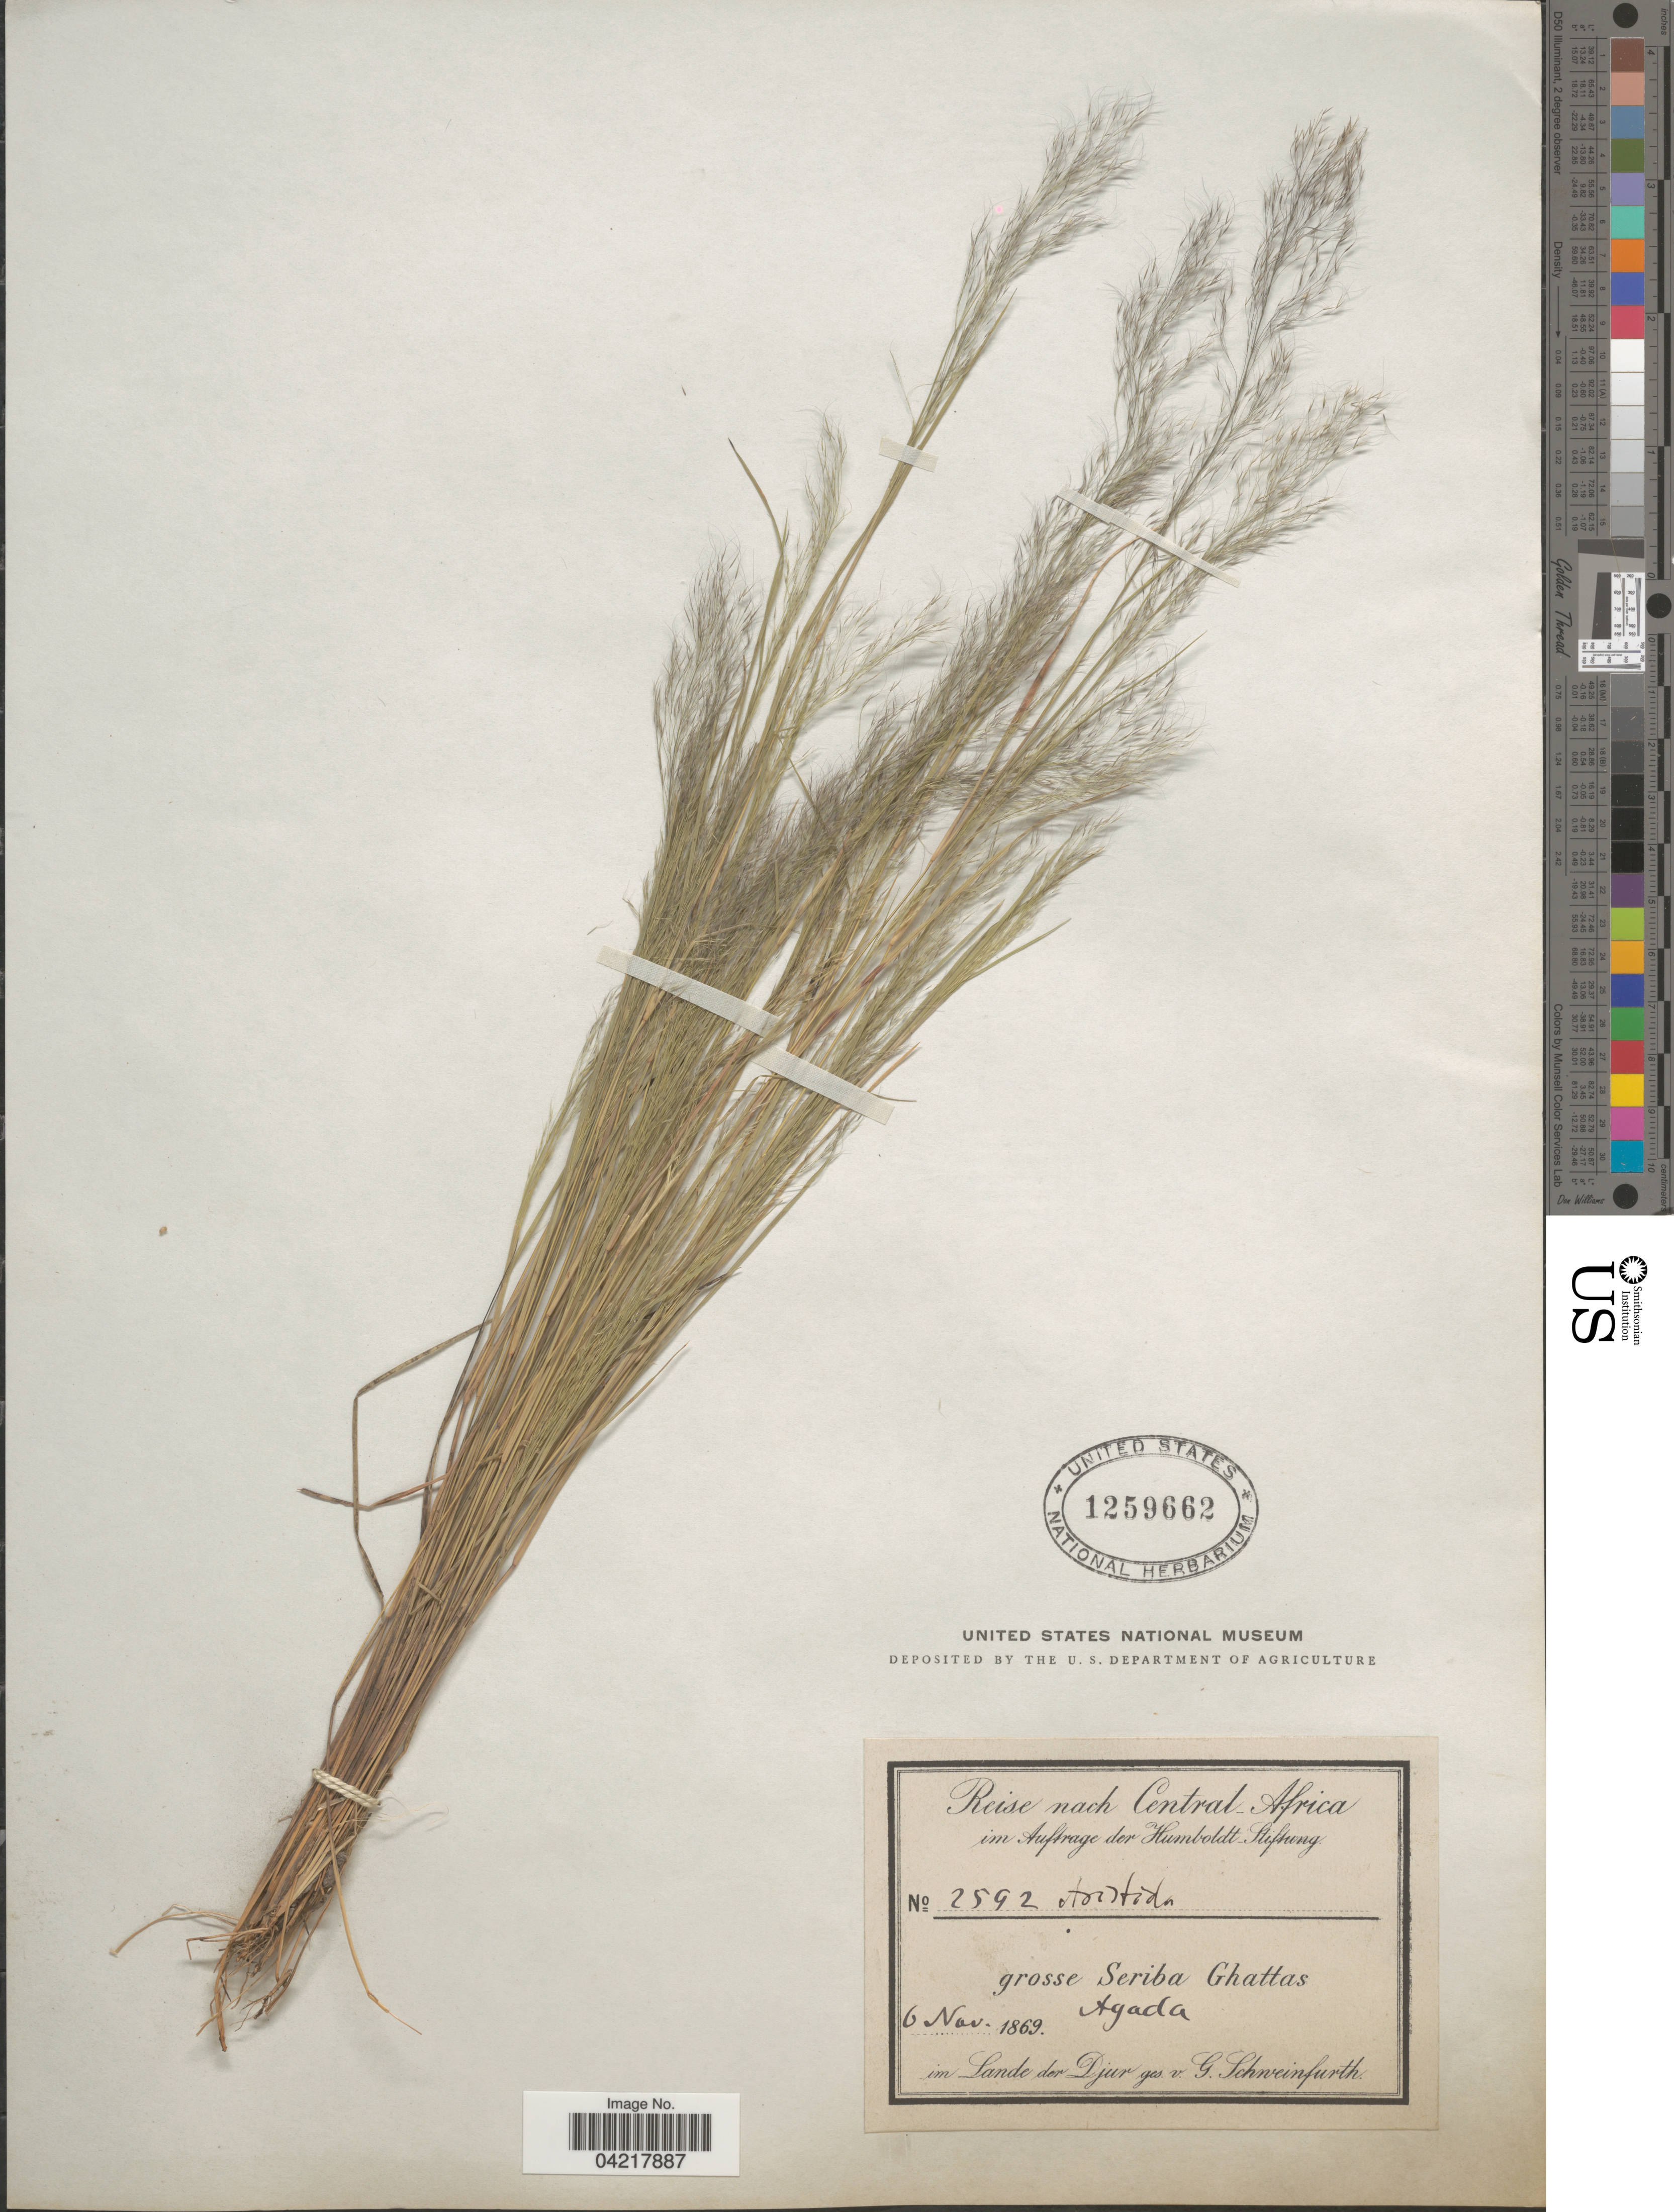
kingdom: Plantae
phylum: Tracheophyta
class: Liliopsida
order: Poales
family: Poaceae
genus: Aristida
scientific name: Aristida sp.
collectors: G. A. Schweinfurth (herbarium)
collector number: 2592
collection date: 1869-11-06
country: Sudan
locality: Reise nach Central-Africa im Auftrage der Humboldt-Stifung. Grosse Seriba Ghattas. Agada. Im Lande der Djur.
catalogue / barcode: US 1259662